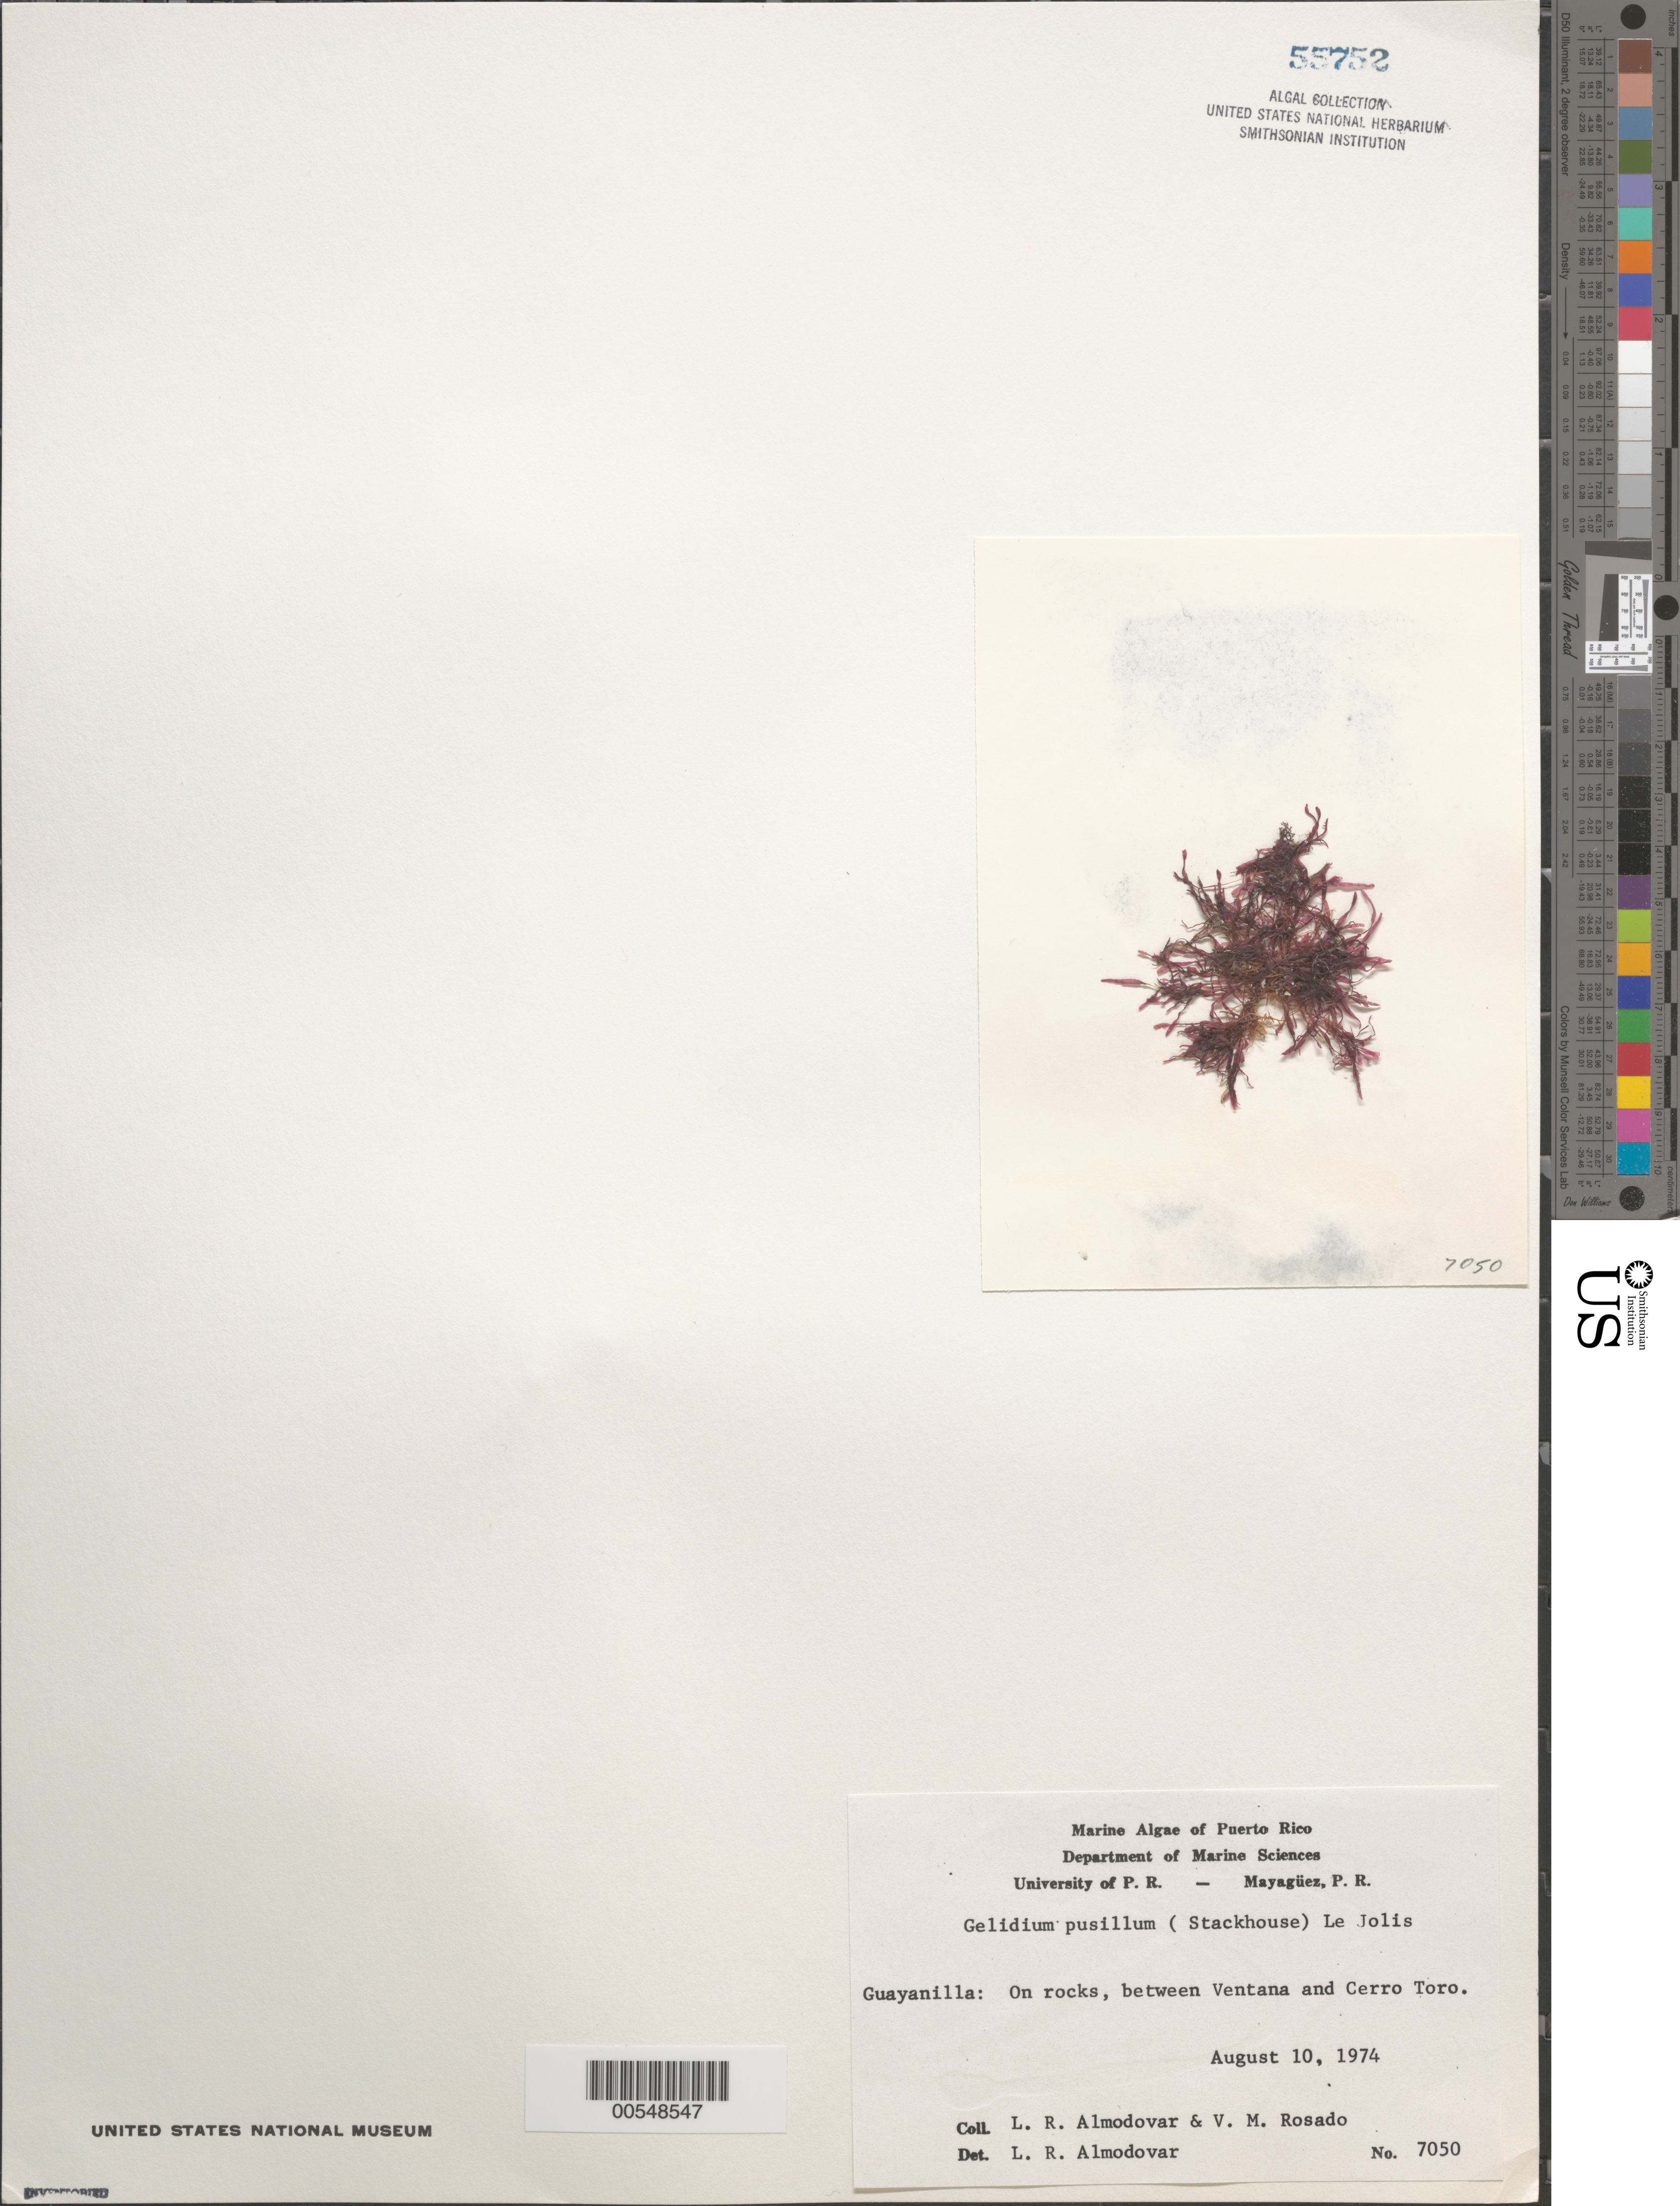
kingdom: Plantae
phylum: Rhodophyta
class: Florideophyceae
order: Gelidiales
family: Gelidiaceae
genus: Gelidium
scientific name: Gelidium pusillum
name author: (Stackh.) Le Jol.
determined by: Almodovar, L. R.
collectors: L. Almodovar & V. Rosado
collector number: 7050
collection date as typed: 10 Aug 1974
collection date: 1974-08-10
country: Puerto Rico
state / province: Guayanilla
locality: Between ventana and cerro toro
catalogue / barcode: US 55752